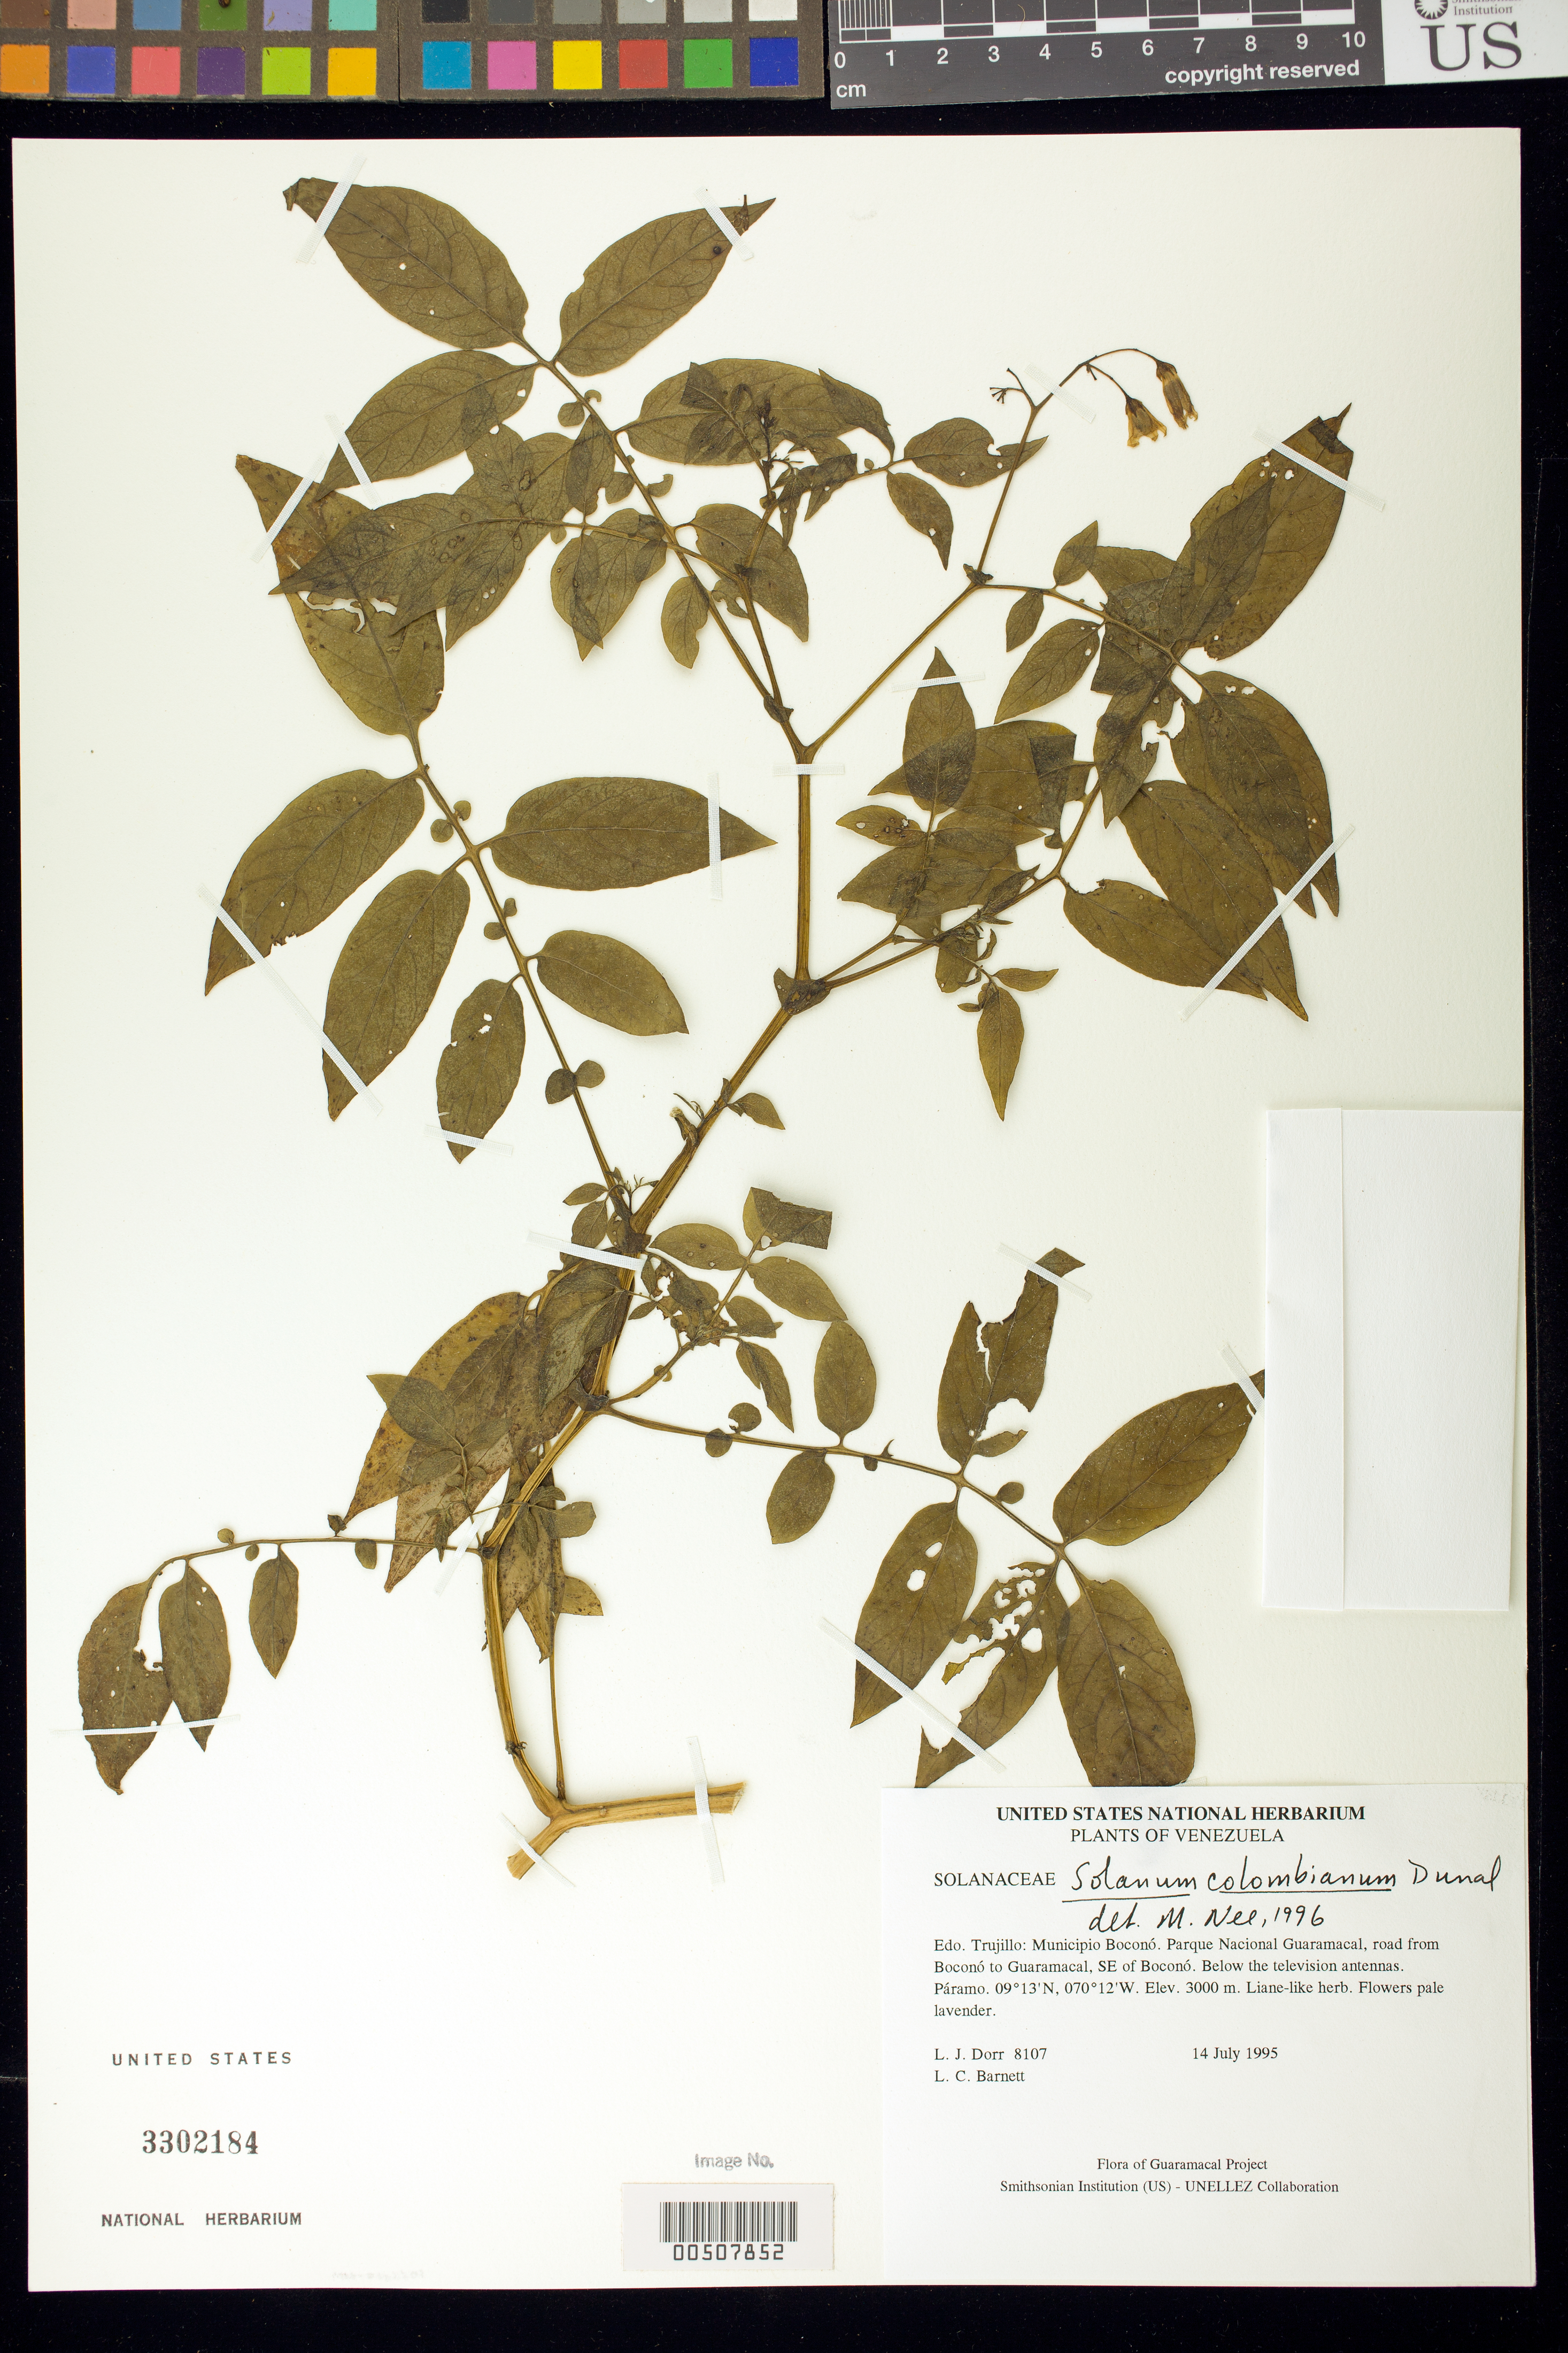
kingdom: Plantae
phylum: Tracheophyta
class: Magnoliopsida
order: Solanales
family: Solanaceae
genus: Solanum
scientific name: Solanum colombianum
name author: Dunal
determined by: Nee, Michael H.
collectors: L. J. Dorr & L. C. Barnett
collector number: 8107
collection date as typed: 14 Jul 1995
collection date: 1995-07-14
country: Venezuela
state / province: Trujillo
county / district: Boconó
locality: Parque Nacional Guaramacal, road from Boconó to Guaramacal, SE of Boconó. Below the television antennas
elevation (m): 3000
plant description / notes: PORT, US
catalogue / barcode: US 3302184